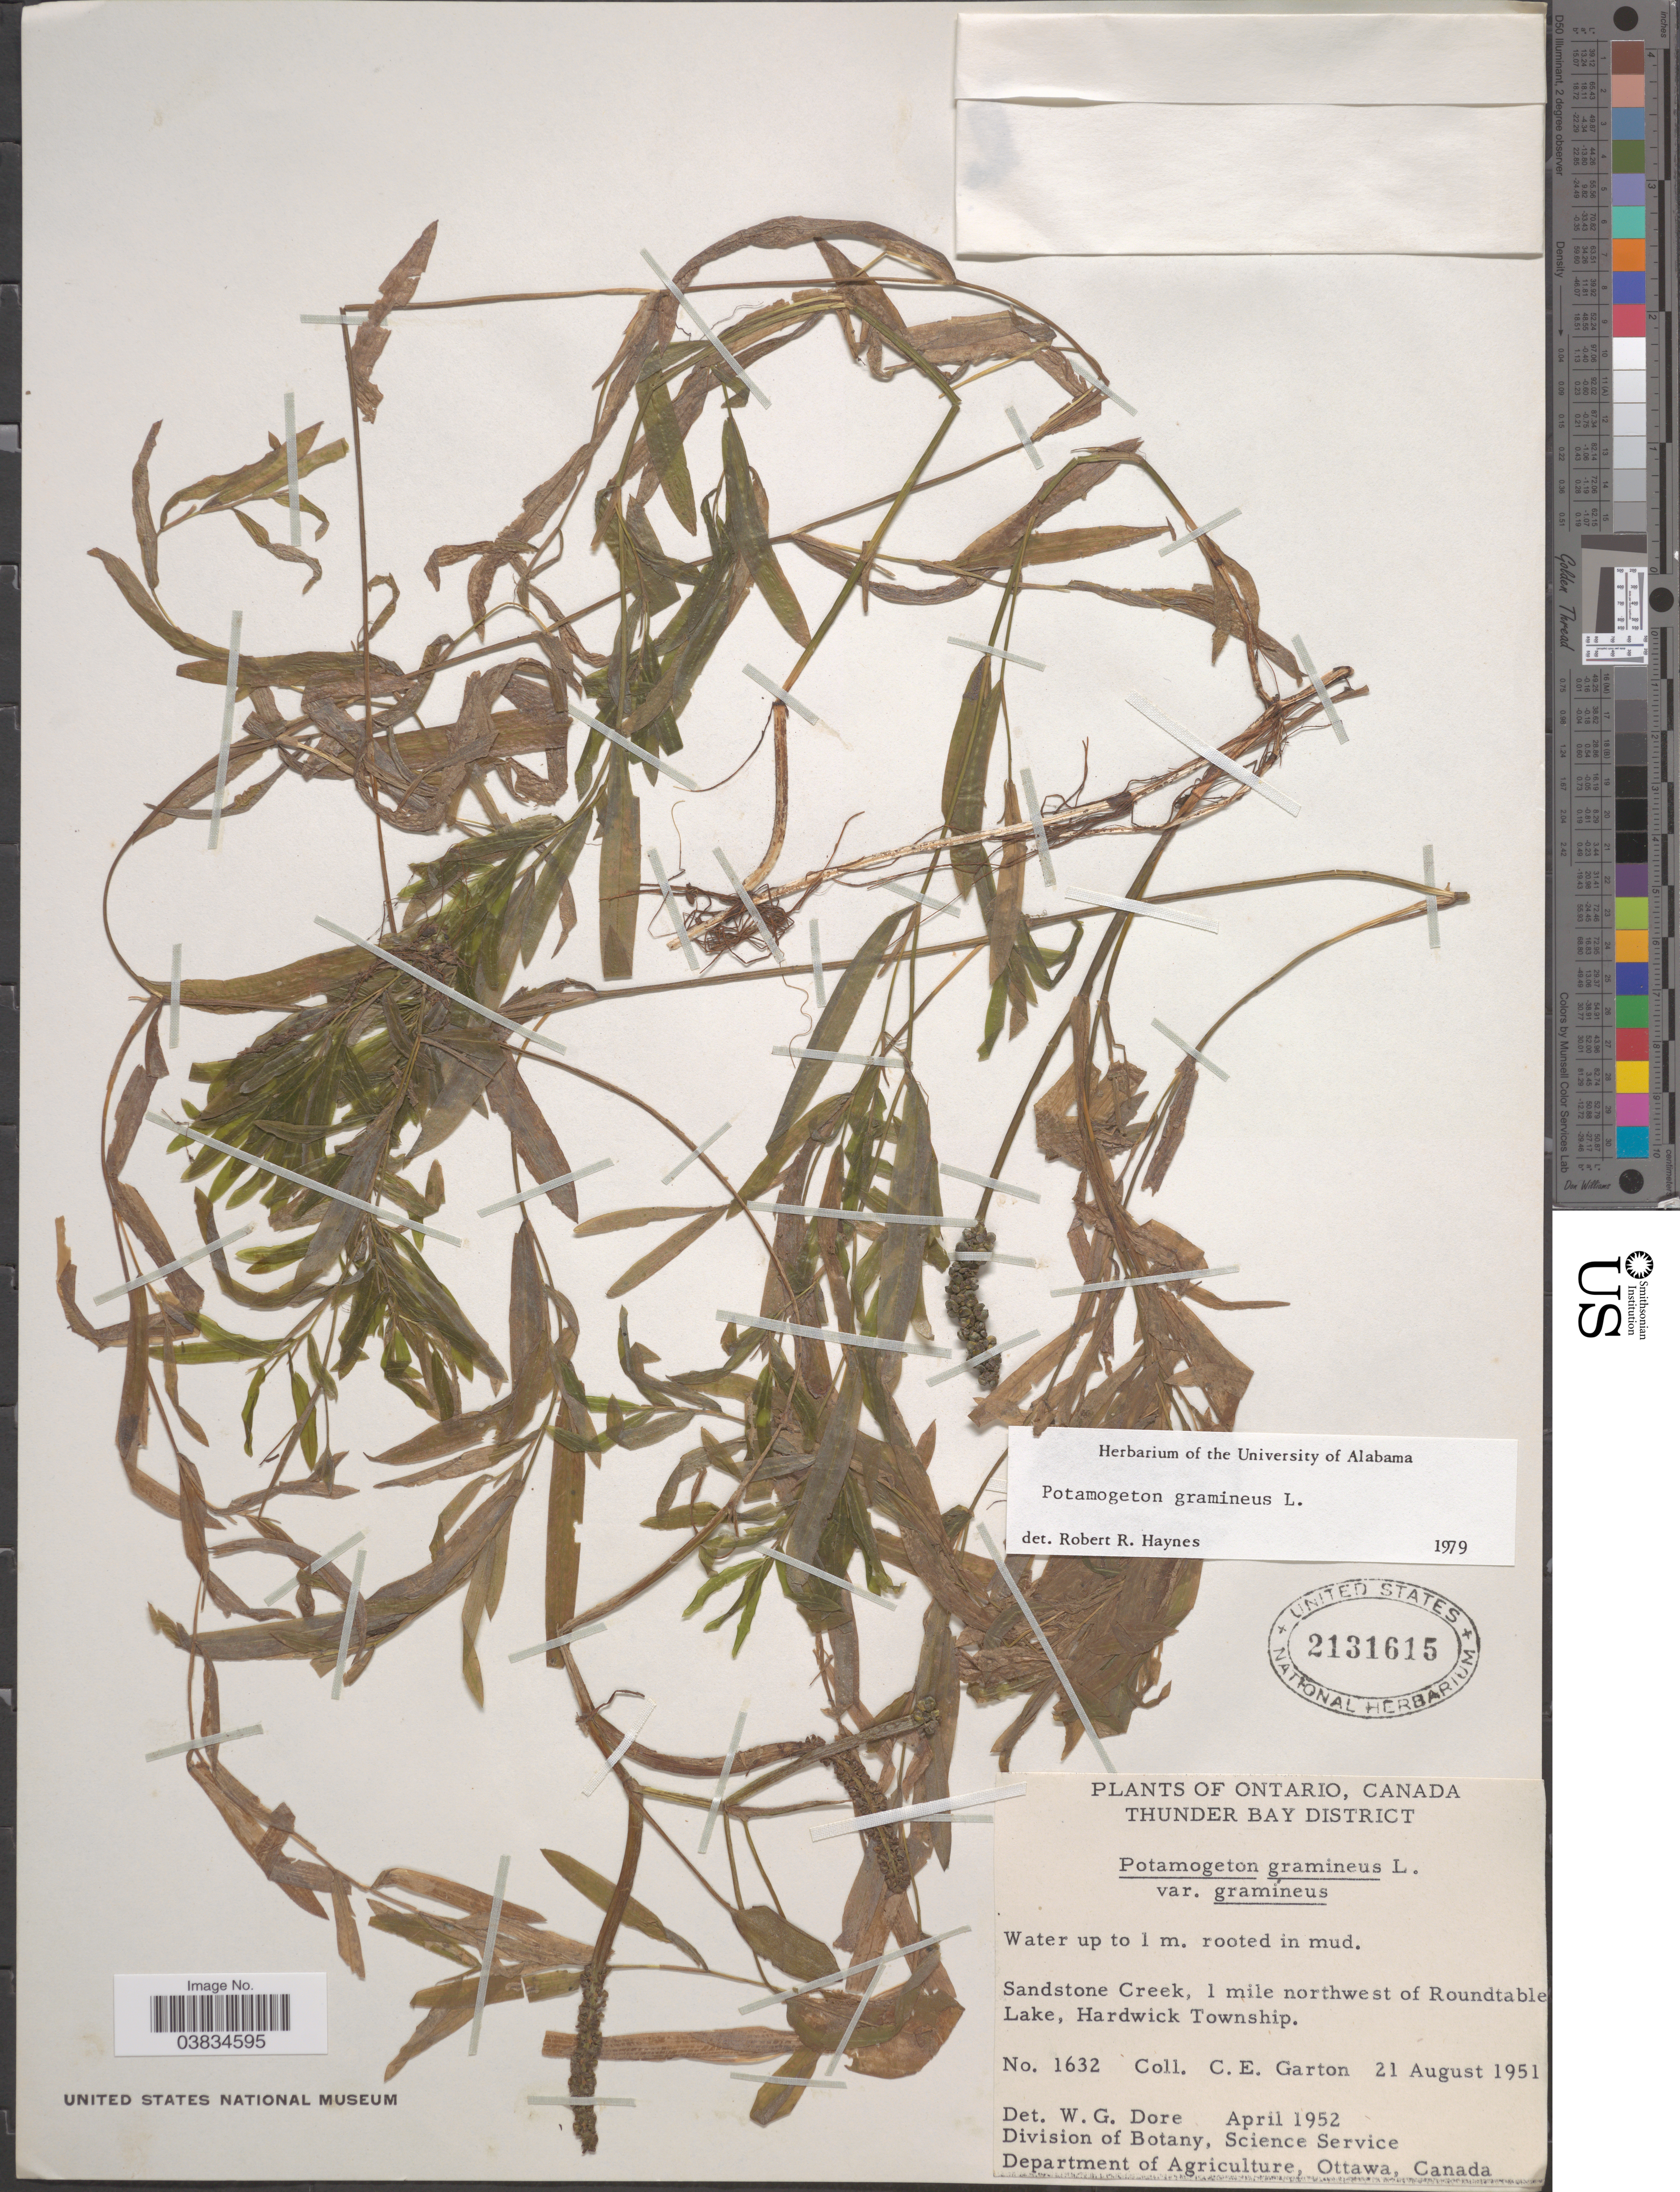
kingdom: Plantae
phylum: Tracheophyta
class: Liliopsida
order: Alismatales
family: Potamogetonaceae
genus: Potamogeton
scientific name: Potamogeton gramineus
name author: L.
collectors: C. E. Garton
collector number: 1632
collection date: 1951-08-21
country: Canada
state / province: Ontario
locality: Thunder Bay District. Sandstone Creek, 1 mile northwest of Roundtable Lake, Hardwick Township.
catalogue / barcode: US 2131615